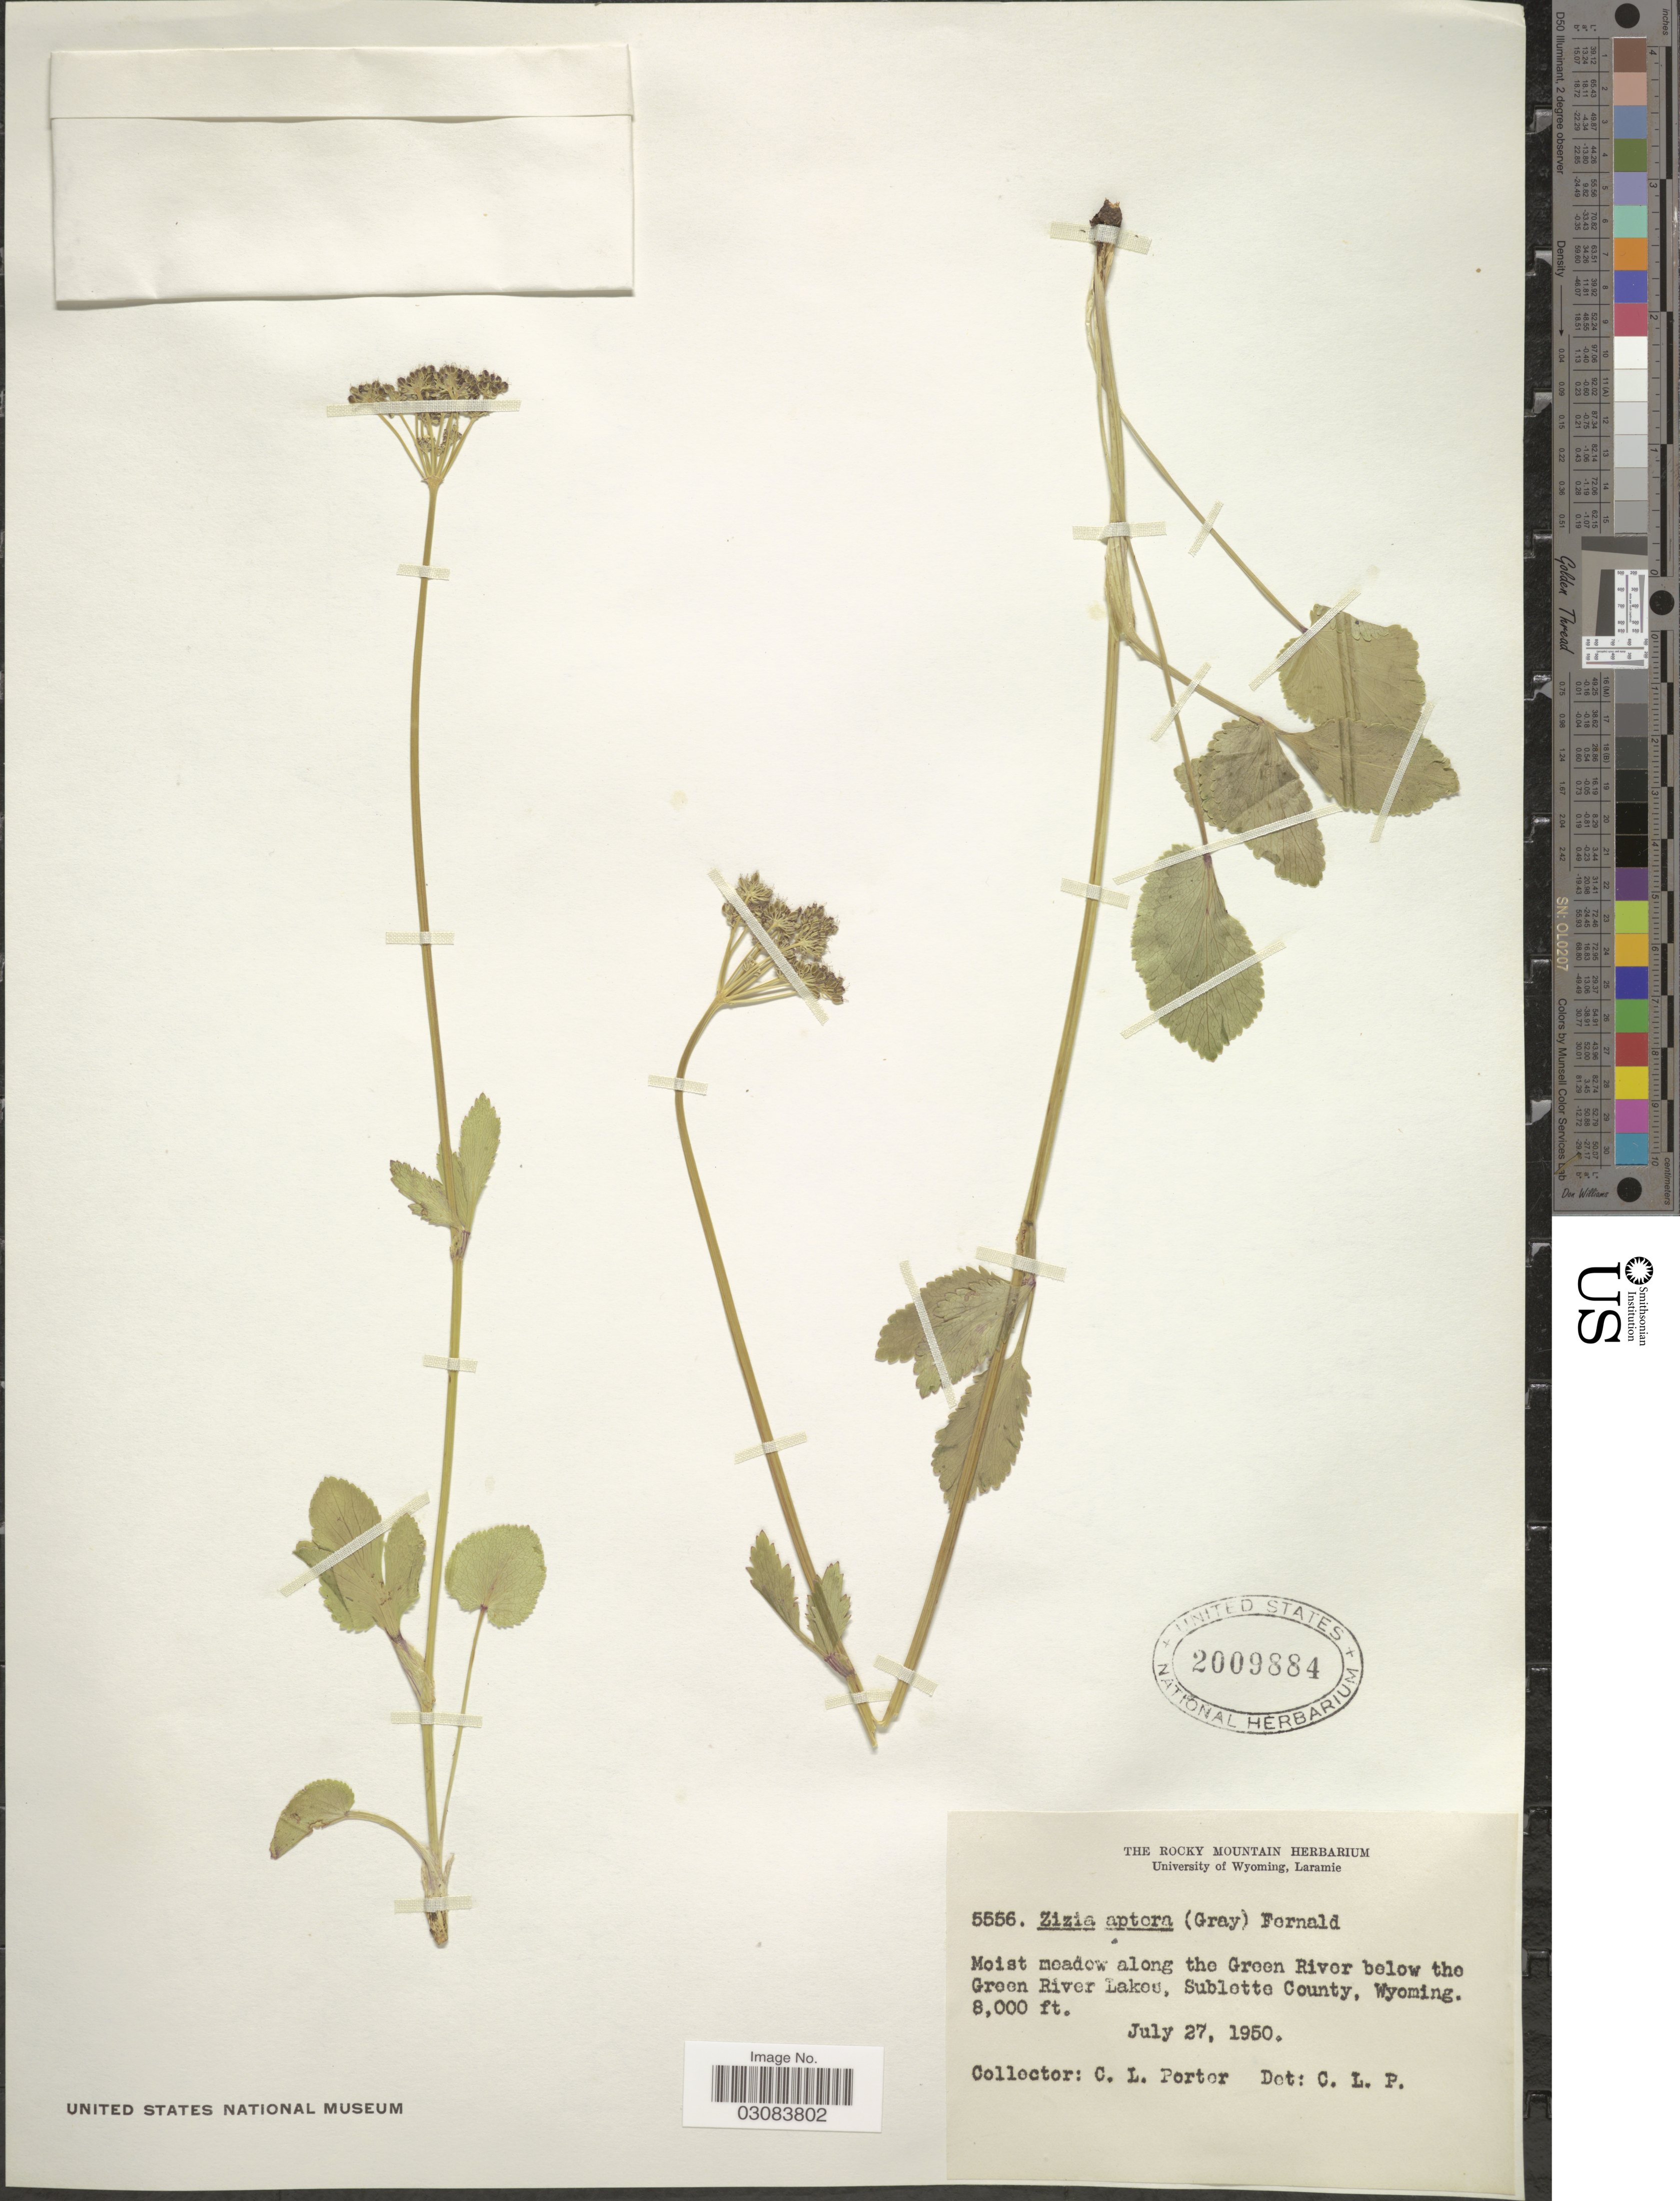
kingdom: Plantae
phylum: Tracheophyta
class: Magnoliopsida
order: Apiales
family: Apiaceae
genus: Zizia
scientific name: Zizia aptera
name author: (A. Gray) Fernald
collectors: C. L. Porter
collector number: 5556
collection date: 1950-07-27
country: United States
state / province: Wyoming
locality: Moist meadow along the Green River below the Green River Lakes, Sublette County.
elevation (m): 2438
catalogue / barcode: US 2009884